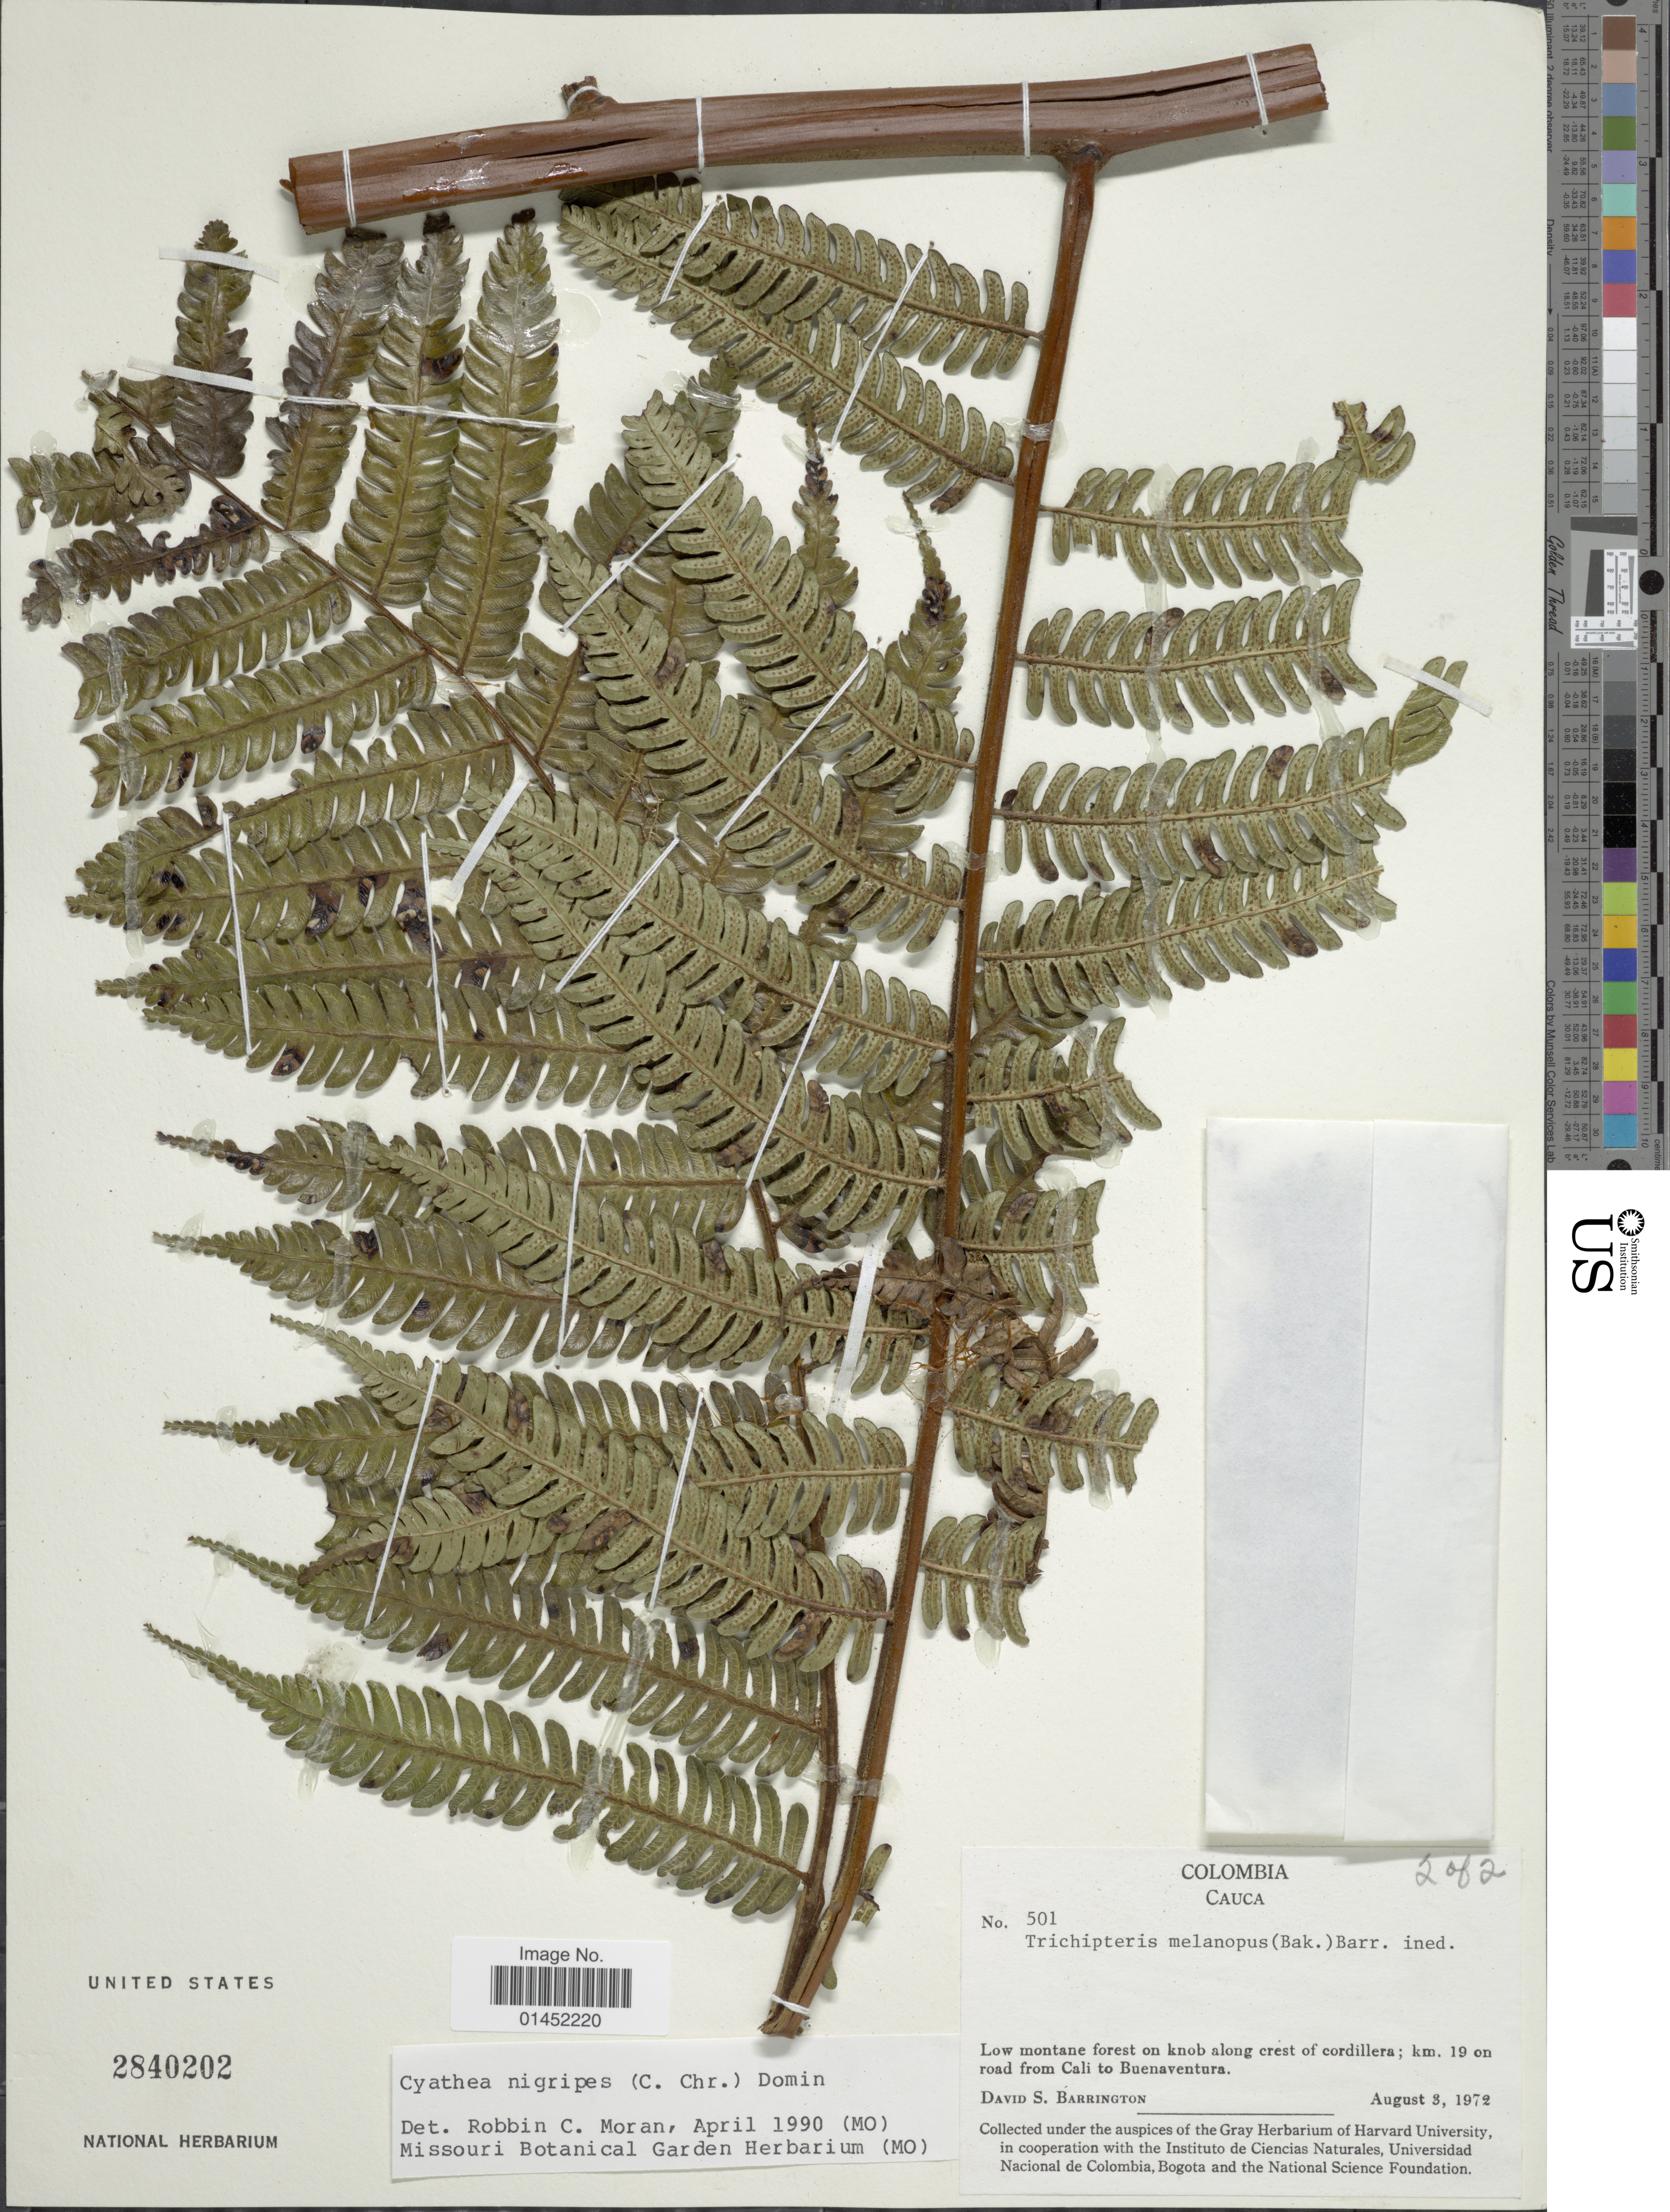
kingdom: Plantae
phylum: Tracheophyta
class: Polypodiopsida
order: Cyatheales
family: Cyatheaceae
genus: Cyathea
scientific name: Cyathea nigripes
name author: (C. Chr.) Domin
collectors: D. S. Barrington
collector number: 501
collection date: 1972-08-03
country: Colombia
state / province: Cauca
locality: Low mountains forest on knob along crest of cordillera; km 19 on road from Cali to Buenaventura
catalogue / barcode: US 2840202